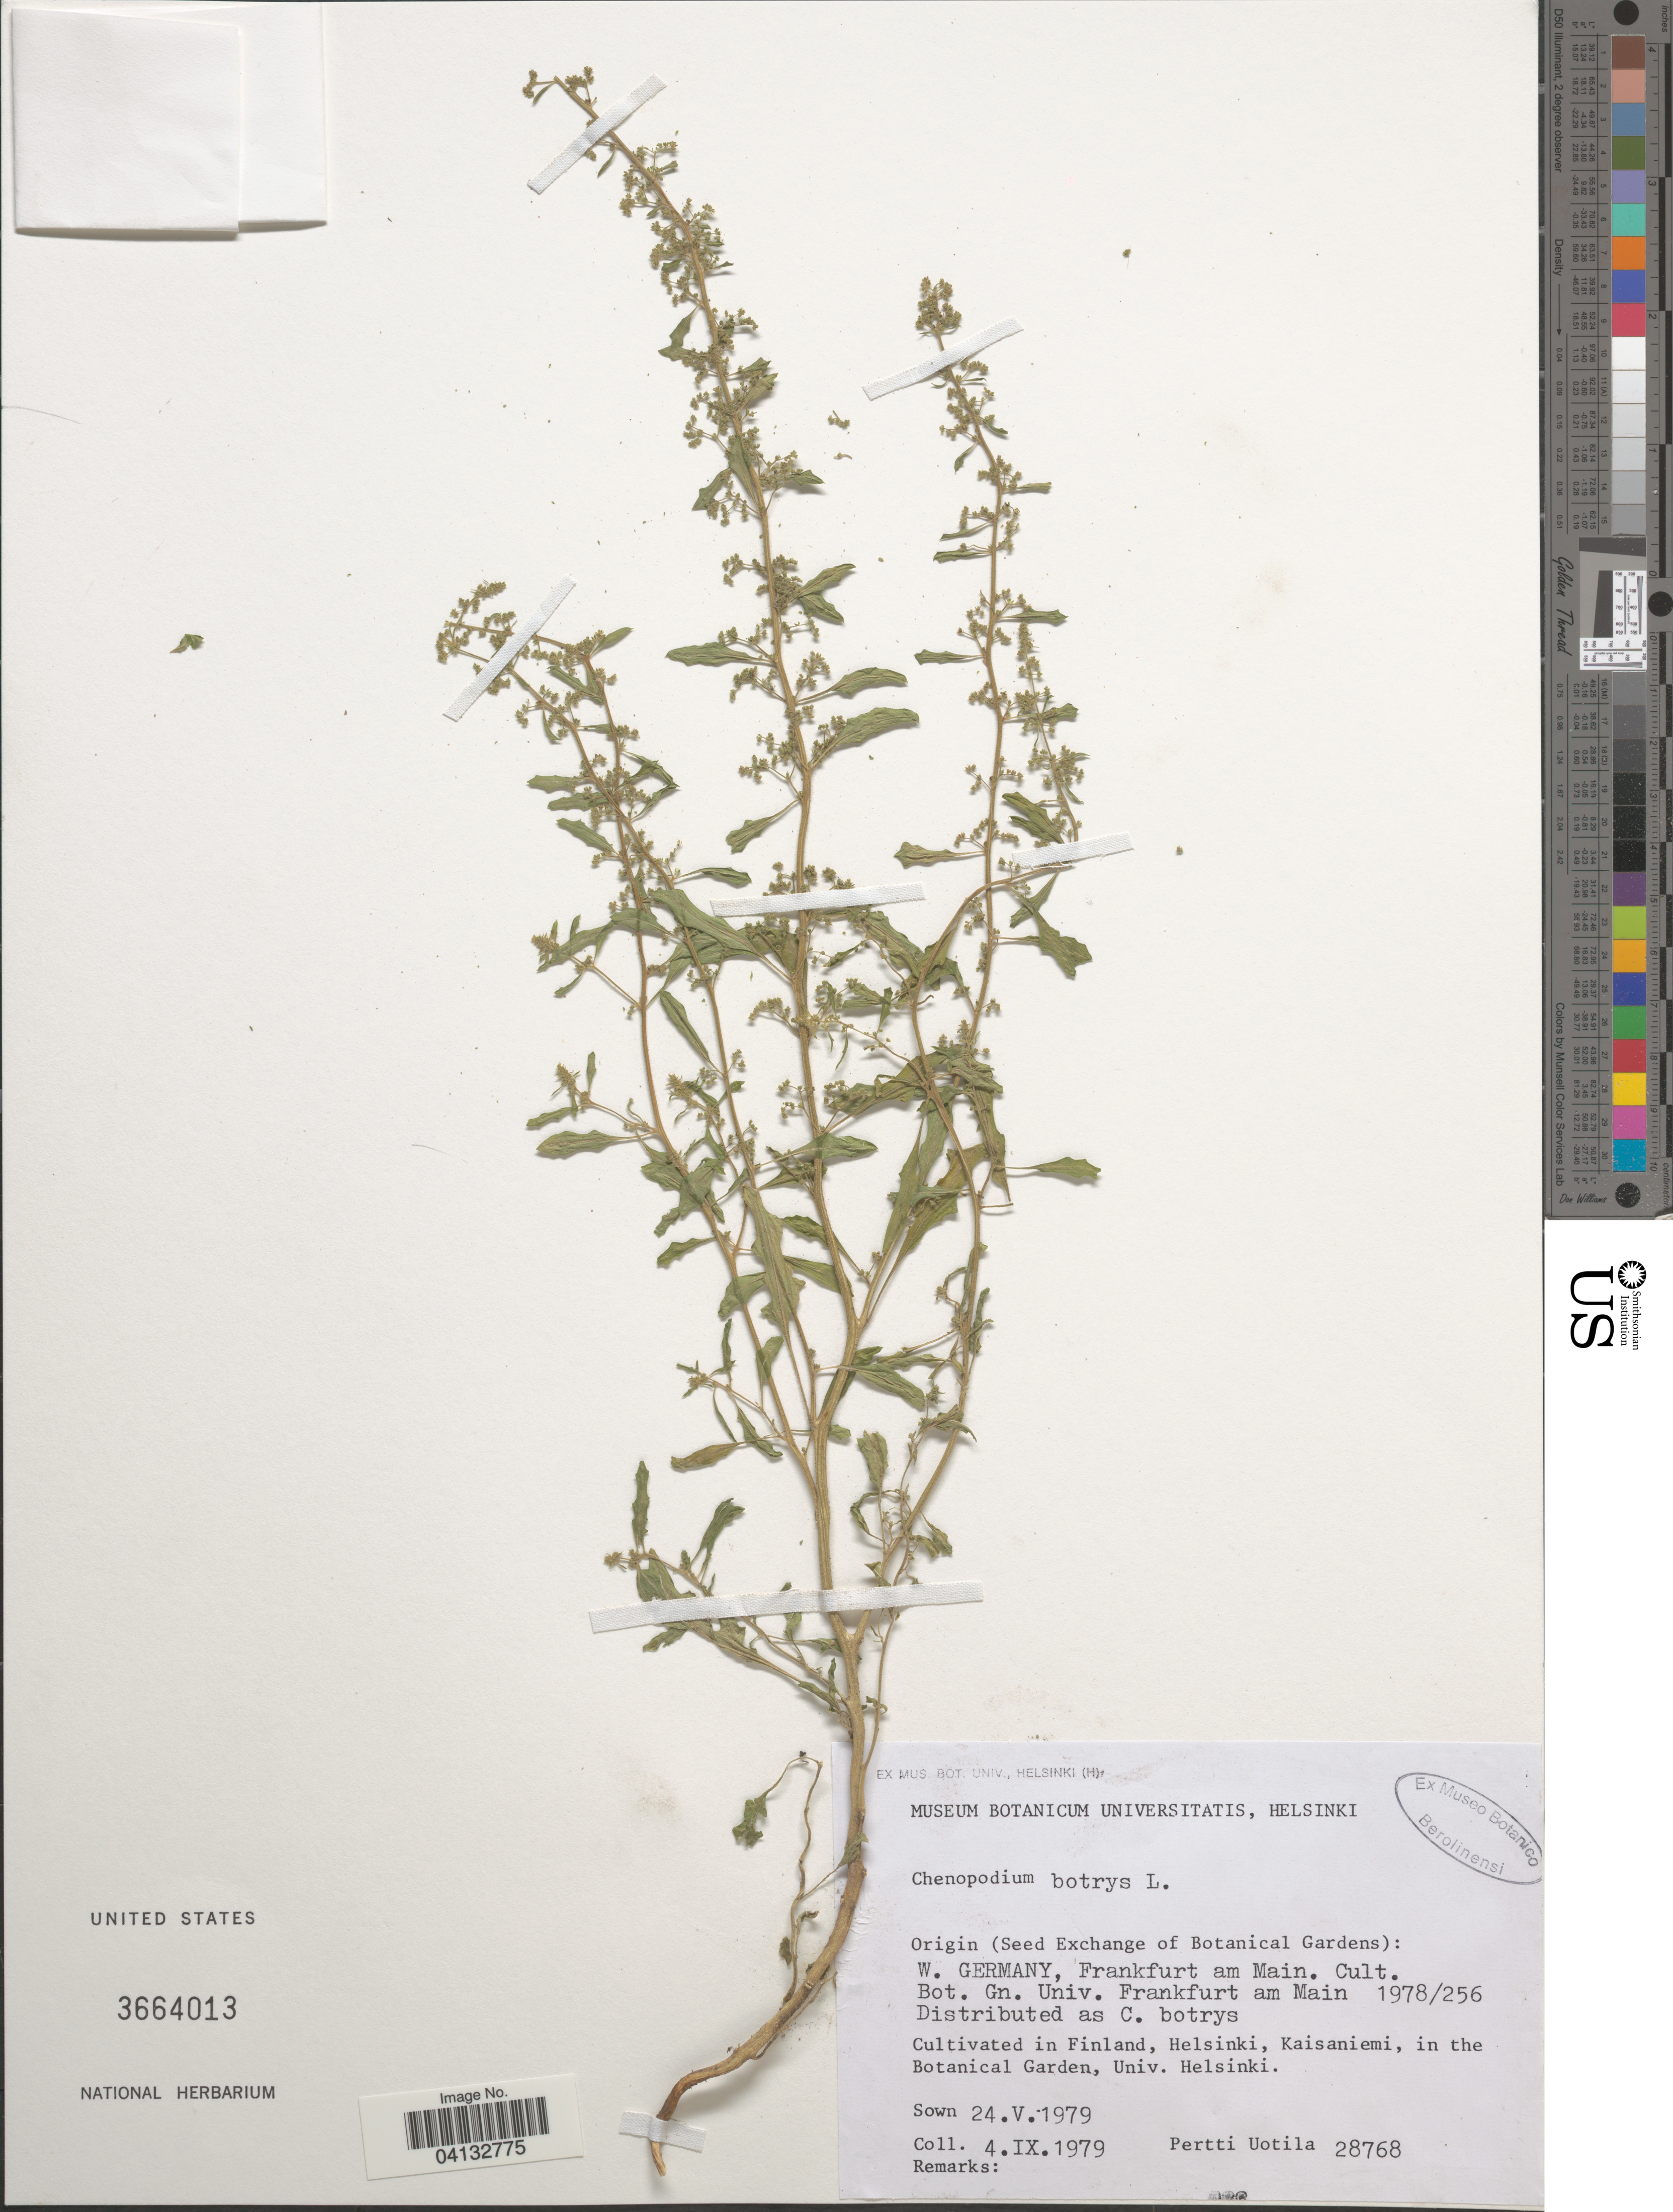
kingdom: Plantae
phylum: Tracheophyta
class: Magnoliopsida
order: Caryophyllales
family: Amaranthaceae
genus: Chenopodium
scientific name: Chenopodium botrys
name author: L.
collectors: P. Uotila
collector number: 28768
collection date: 1979-09-04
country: Finland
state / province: Uusimaa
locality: Helsinki, Kaisaniemi, in the Botanical Garden, Univ. Helsinki.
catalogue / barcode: US 3664013